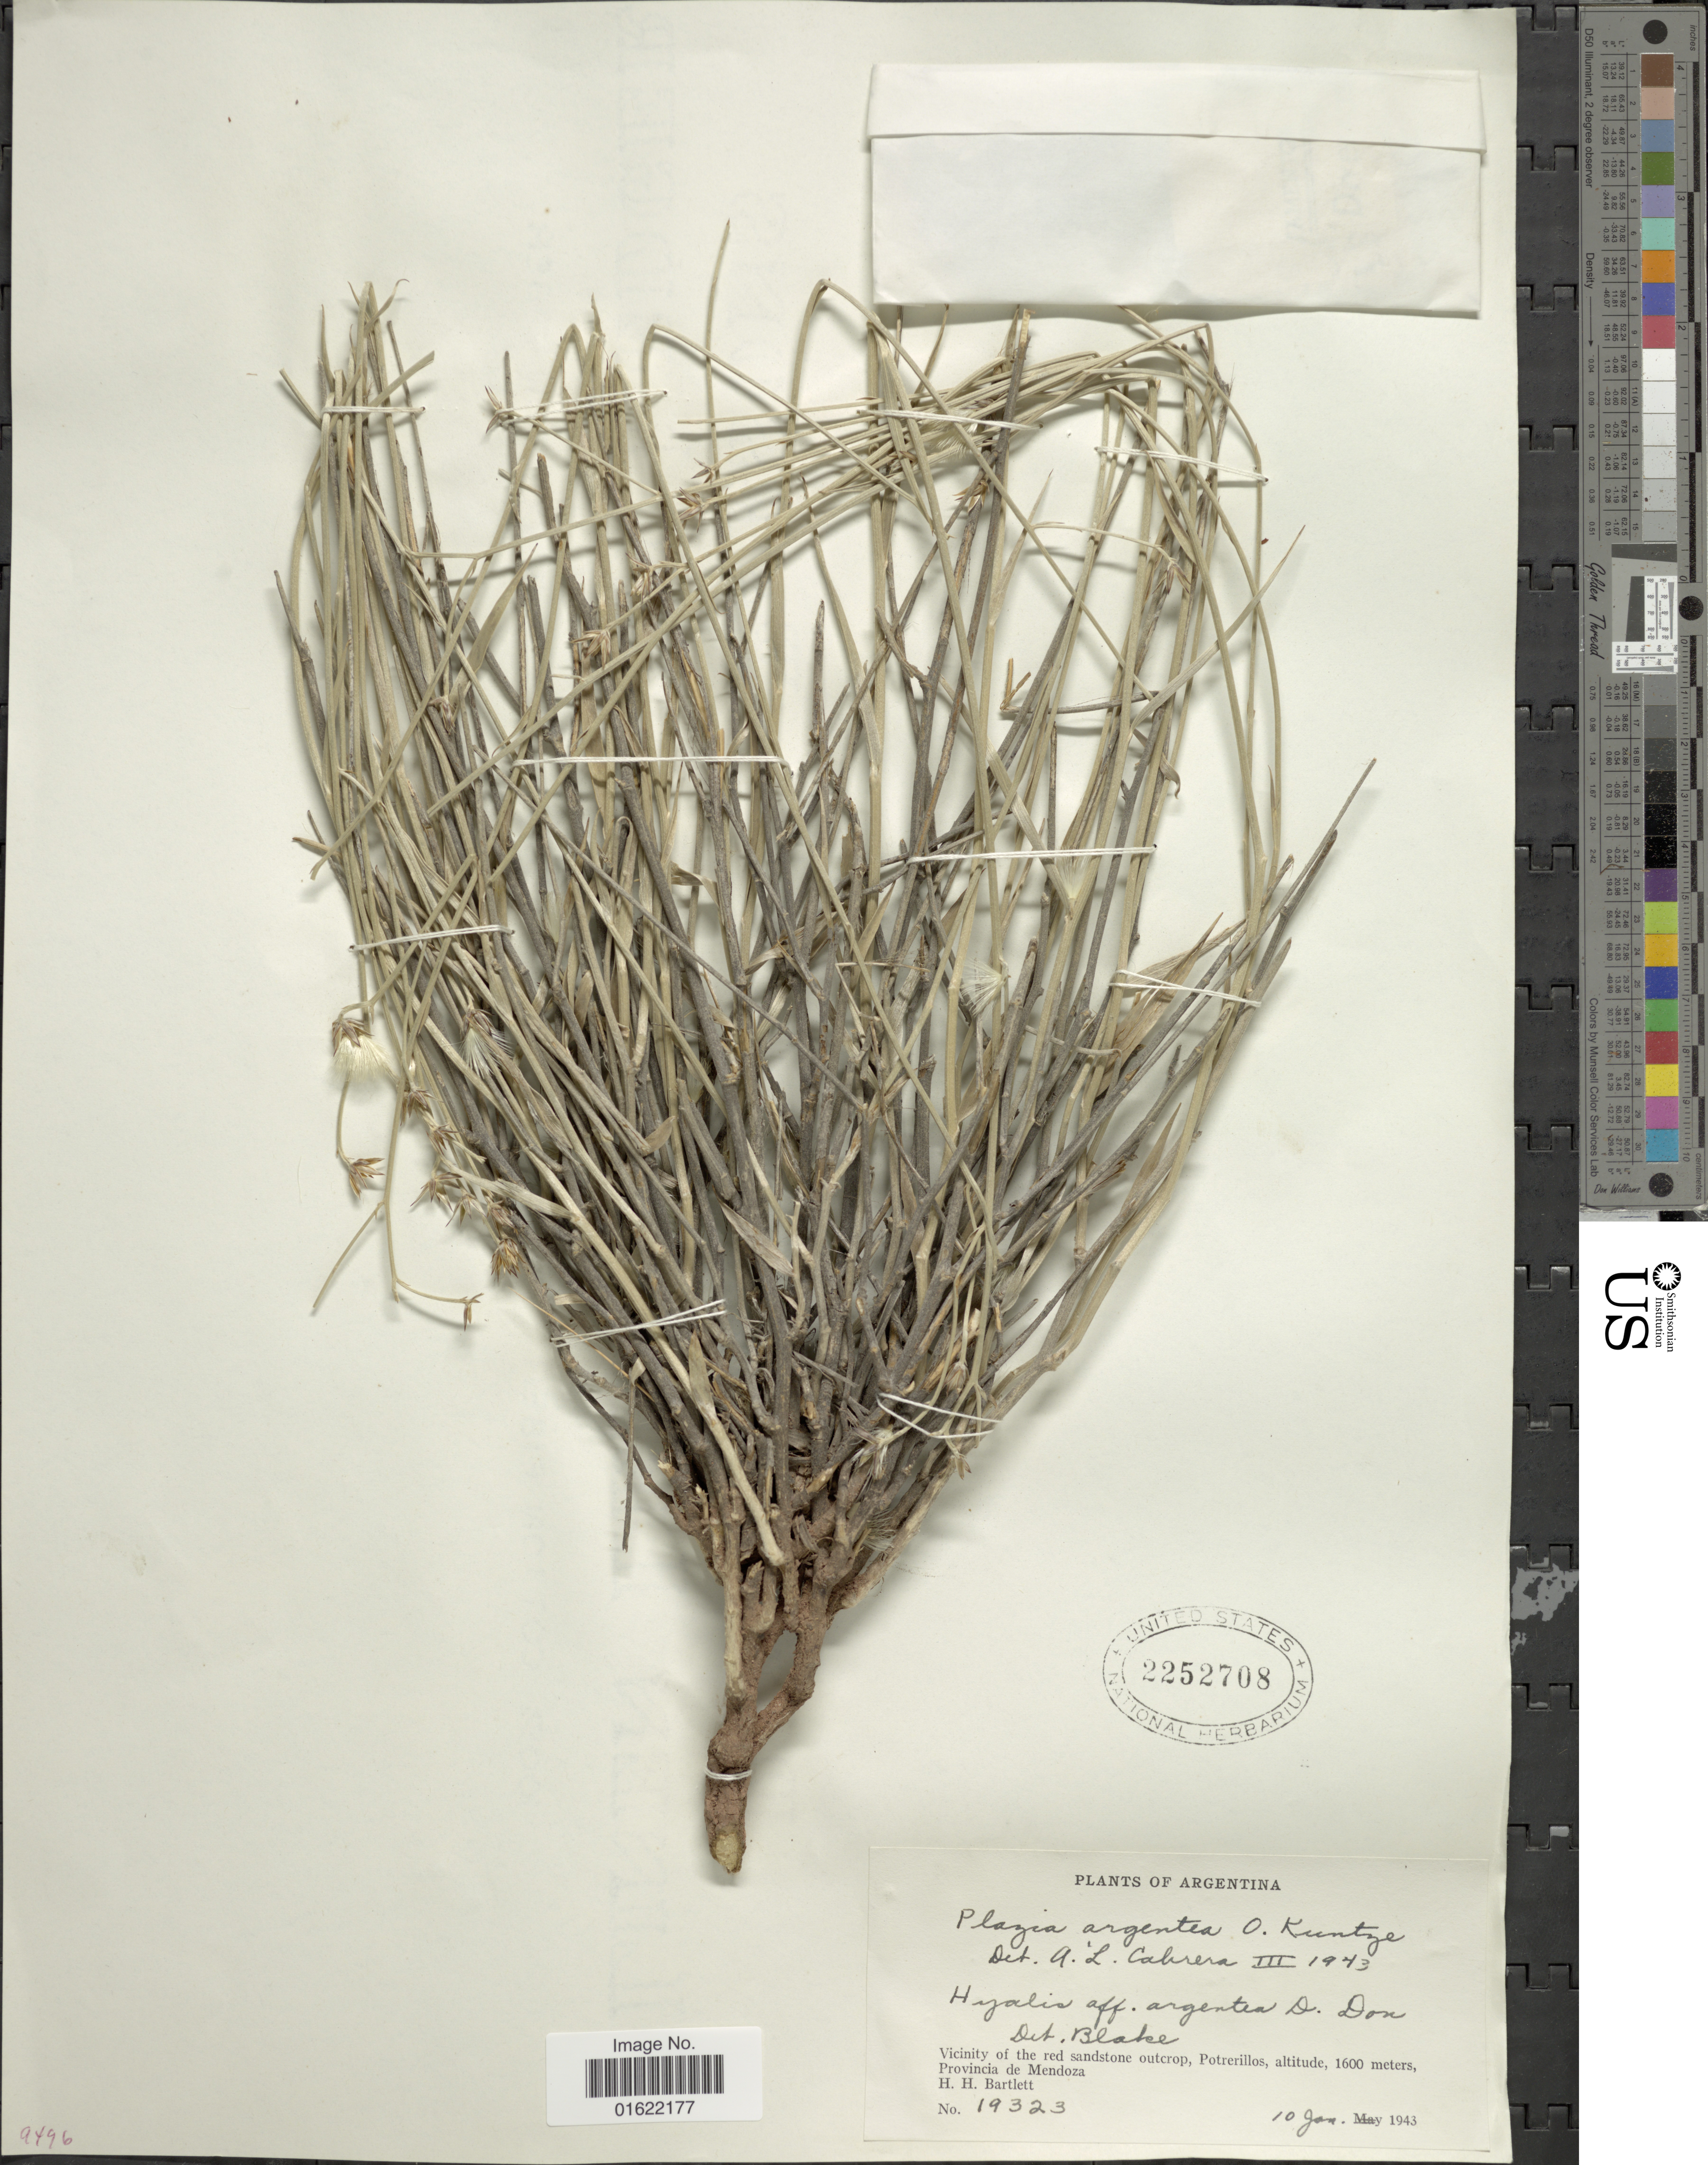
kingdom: Plantae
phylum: Tracheophyta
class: Magnoliopsida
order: Asterales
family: Asteraceae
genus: Hyalis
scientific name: Hyalis argentea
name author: D. Don ex Hook. & Arn.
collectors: H. H. Bartlett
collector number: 19323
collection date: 1943-01-10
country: Argentina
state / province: Mendoza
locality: Vicinity of the red sandstone outcrop, Potrerillos. Provincia de Mendoza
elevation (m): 1600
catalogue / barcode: US 2252708